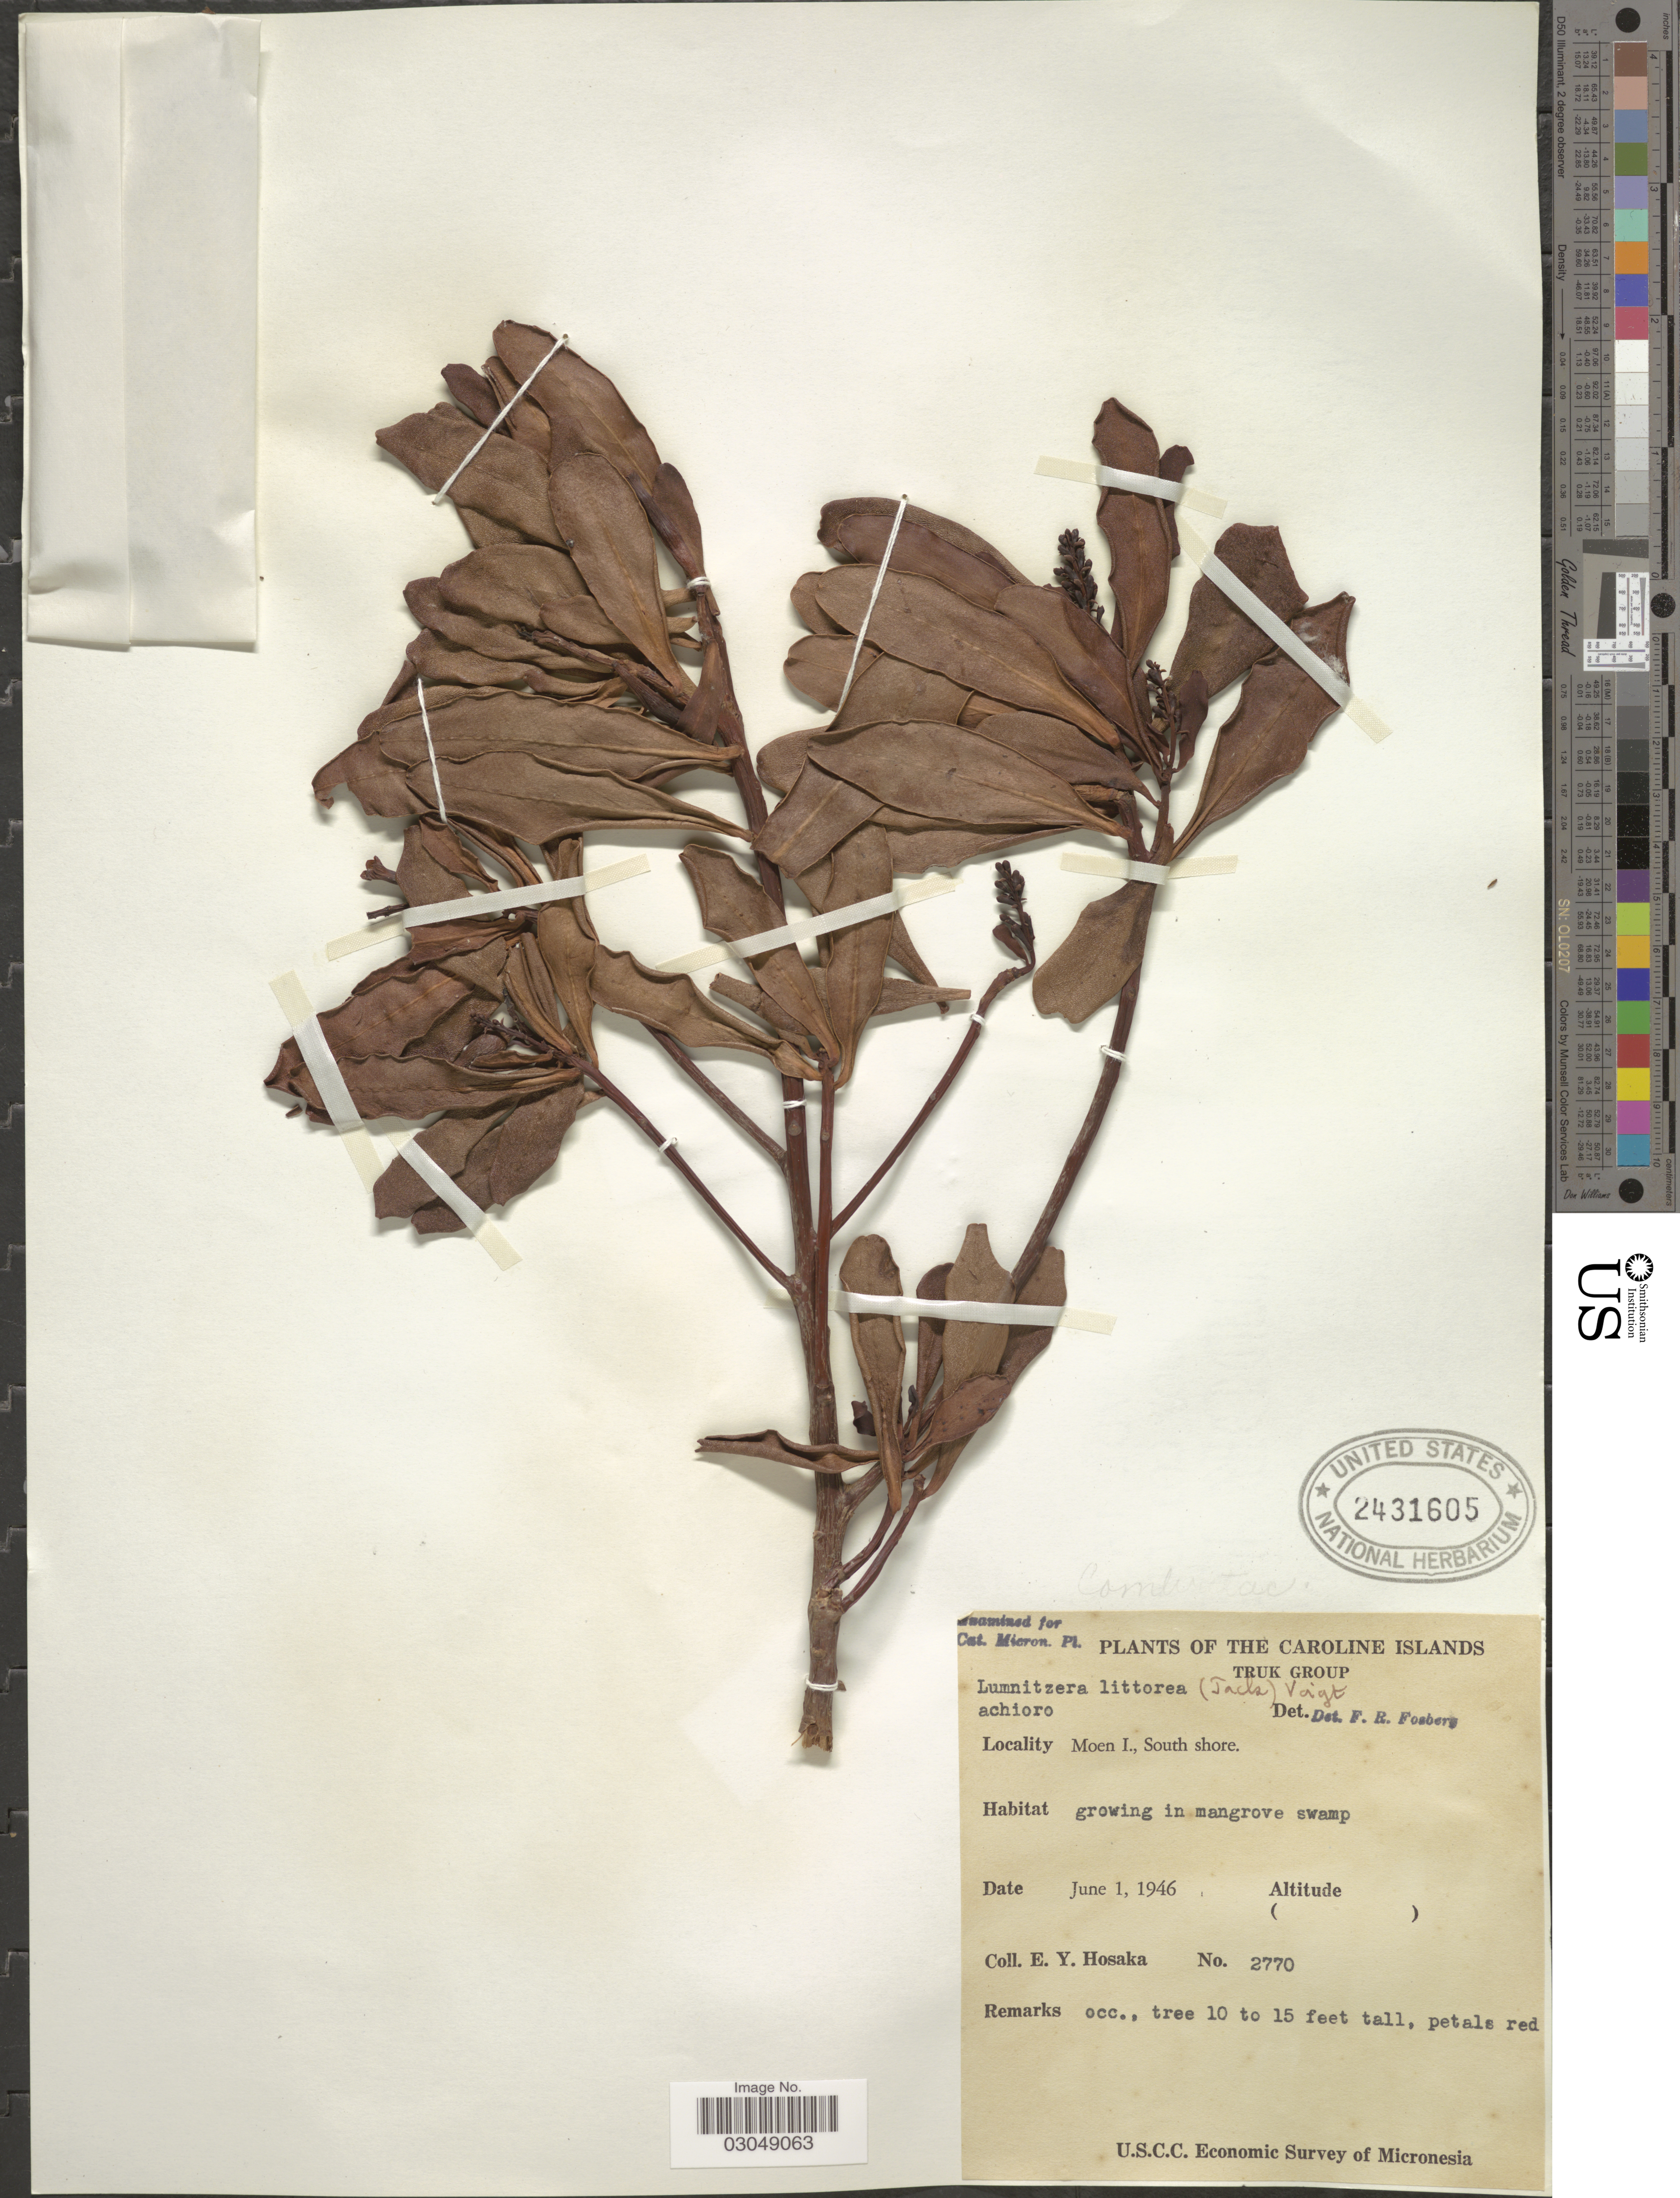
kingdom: Plantae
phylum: Tracheophyta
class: Magnoliopsida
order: Myrtales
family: Combretaceae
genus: Lumnitzera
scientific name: Lumnitzera littorea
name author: (Jack) Voight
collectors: E. Y. Hosaka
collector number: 2770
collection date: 1946-06-01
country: Micronesia, Federated States of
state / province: Truk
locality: Caroline Islands. Truk Group. Moen I., South shore.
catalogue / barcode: US 2431605